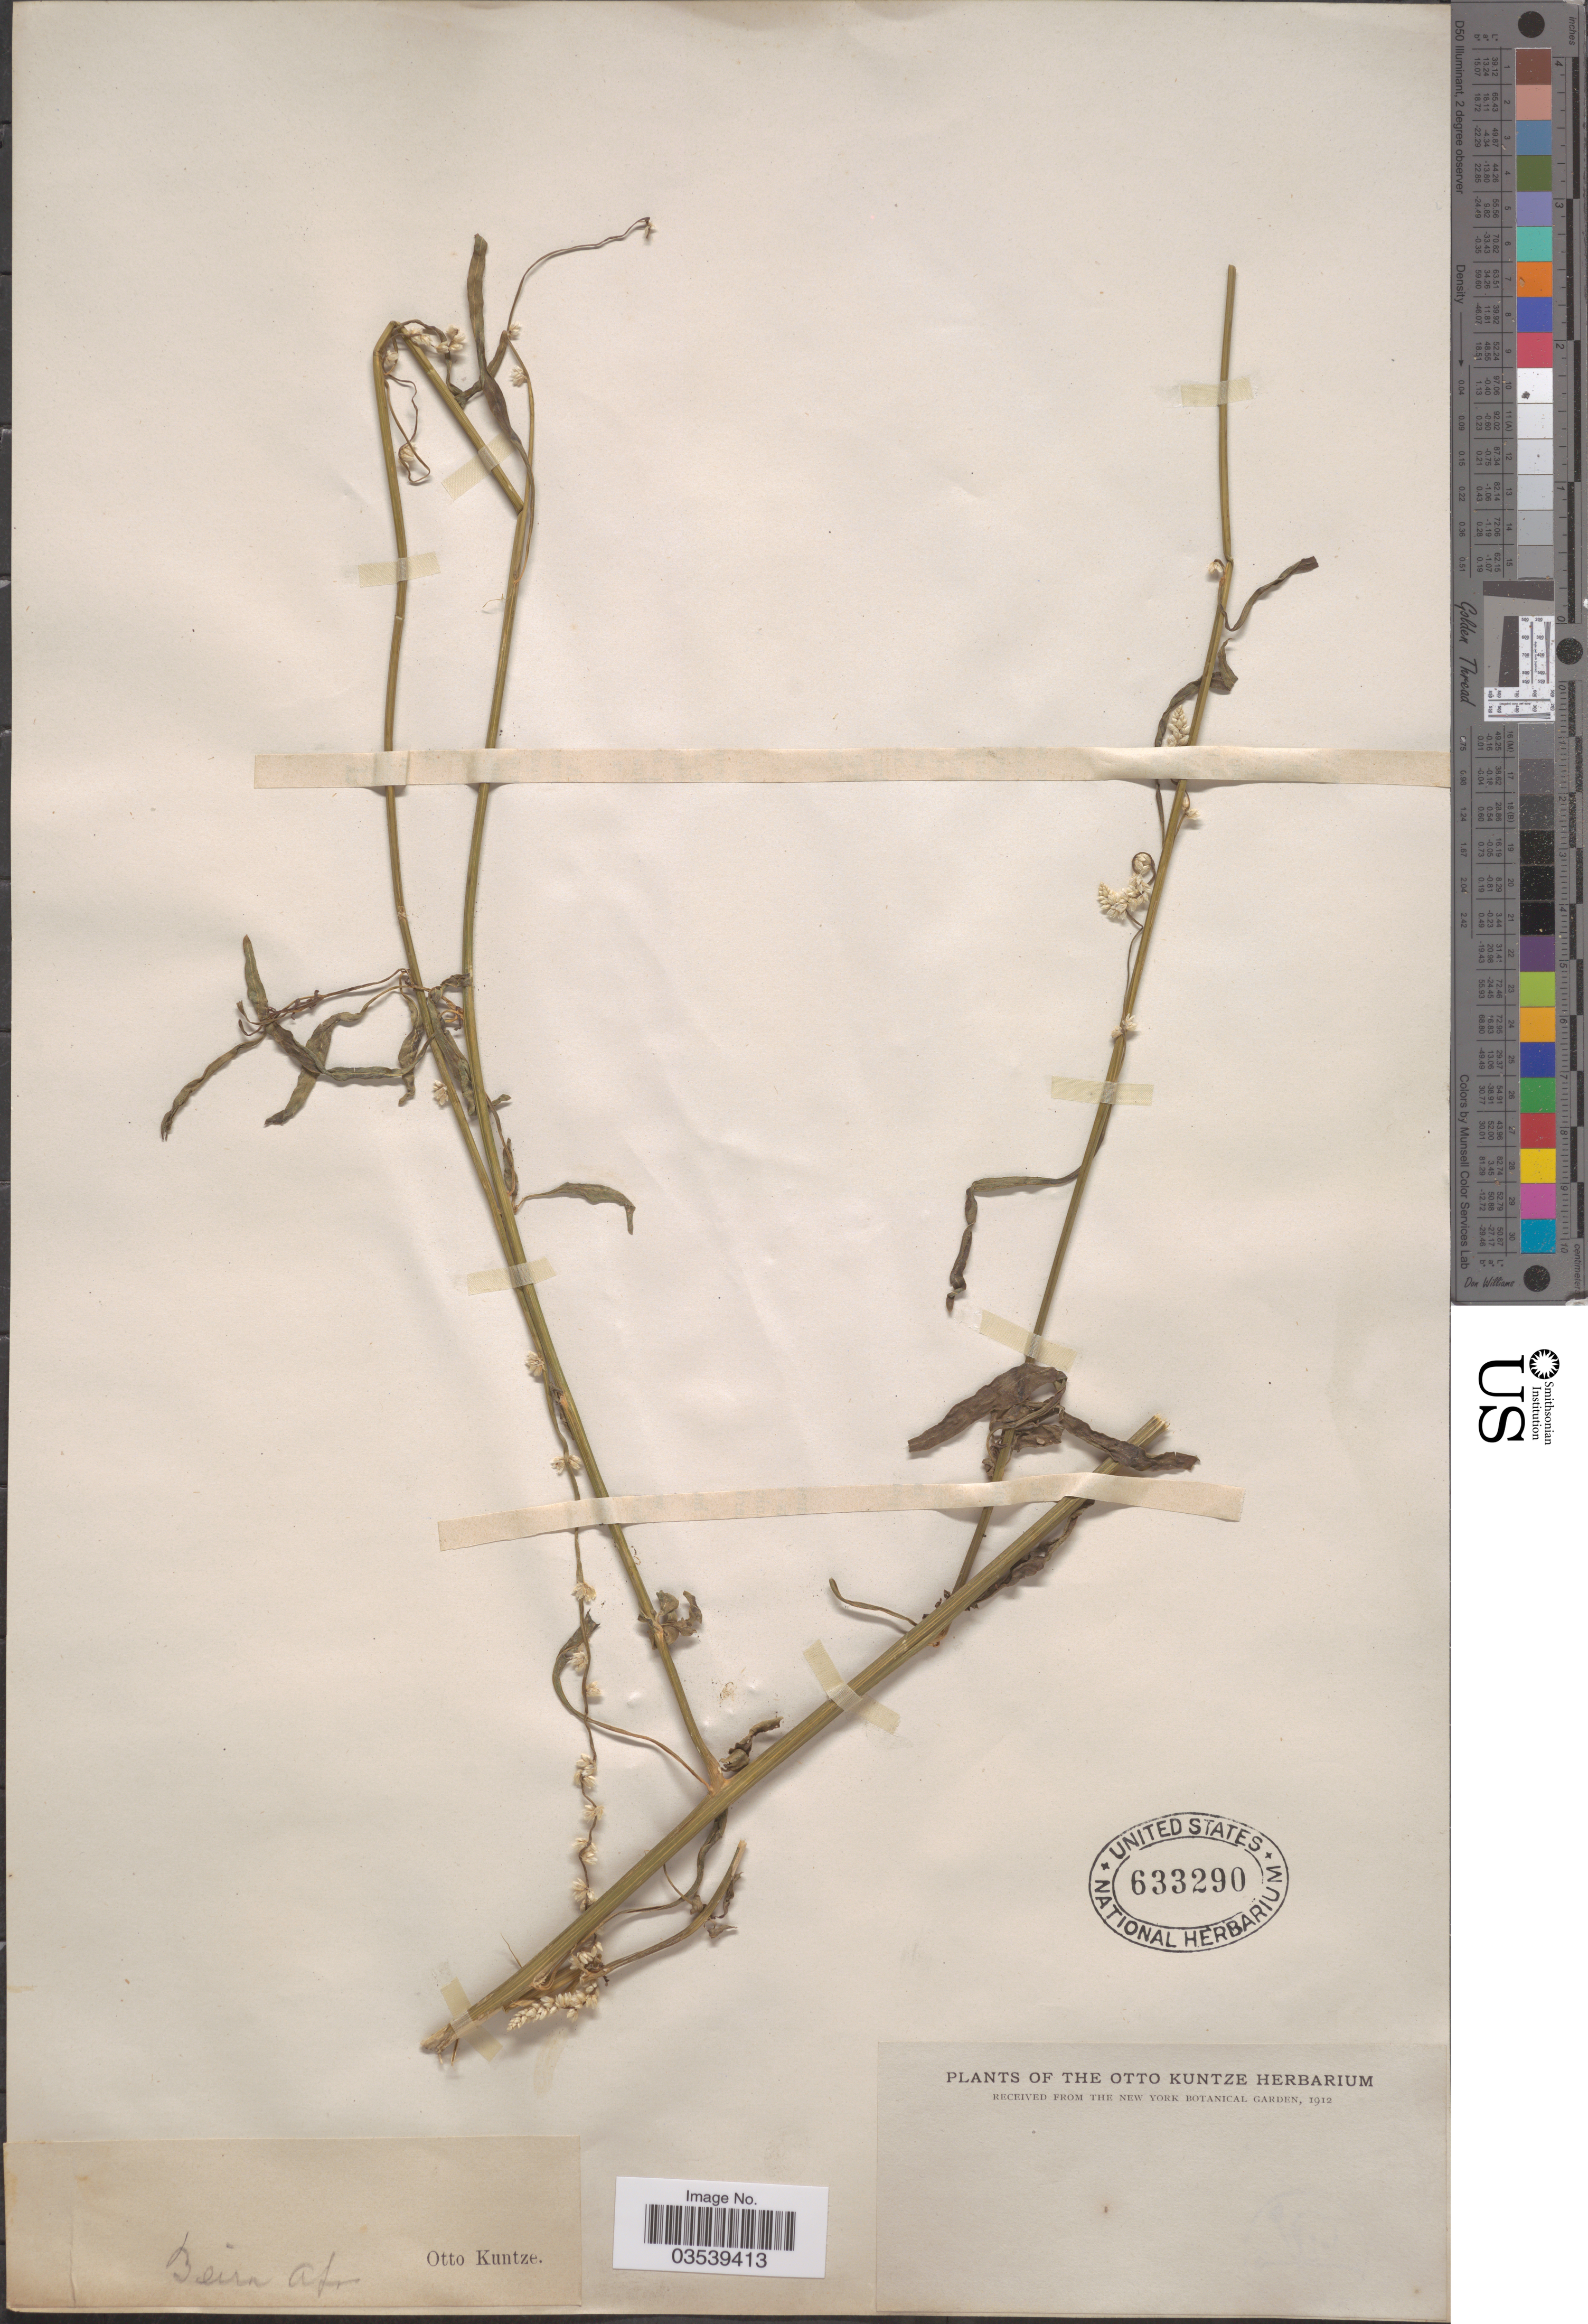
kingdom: Plantae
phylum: Tracheophyta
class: Magnoliopsida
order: Caryophyllales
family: Amaranthaceae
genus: Celosia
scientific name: Celosia sp.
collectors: C.E.O. Kuntze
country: Mozambique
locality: Beira Afr.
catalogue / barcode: US 633290